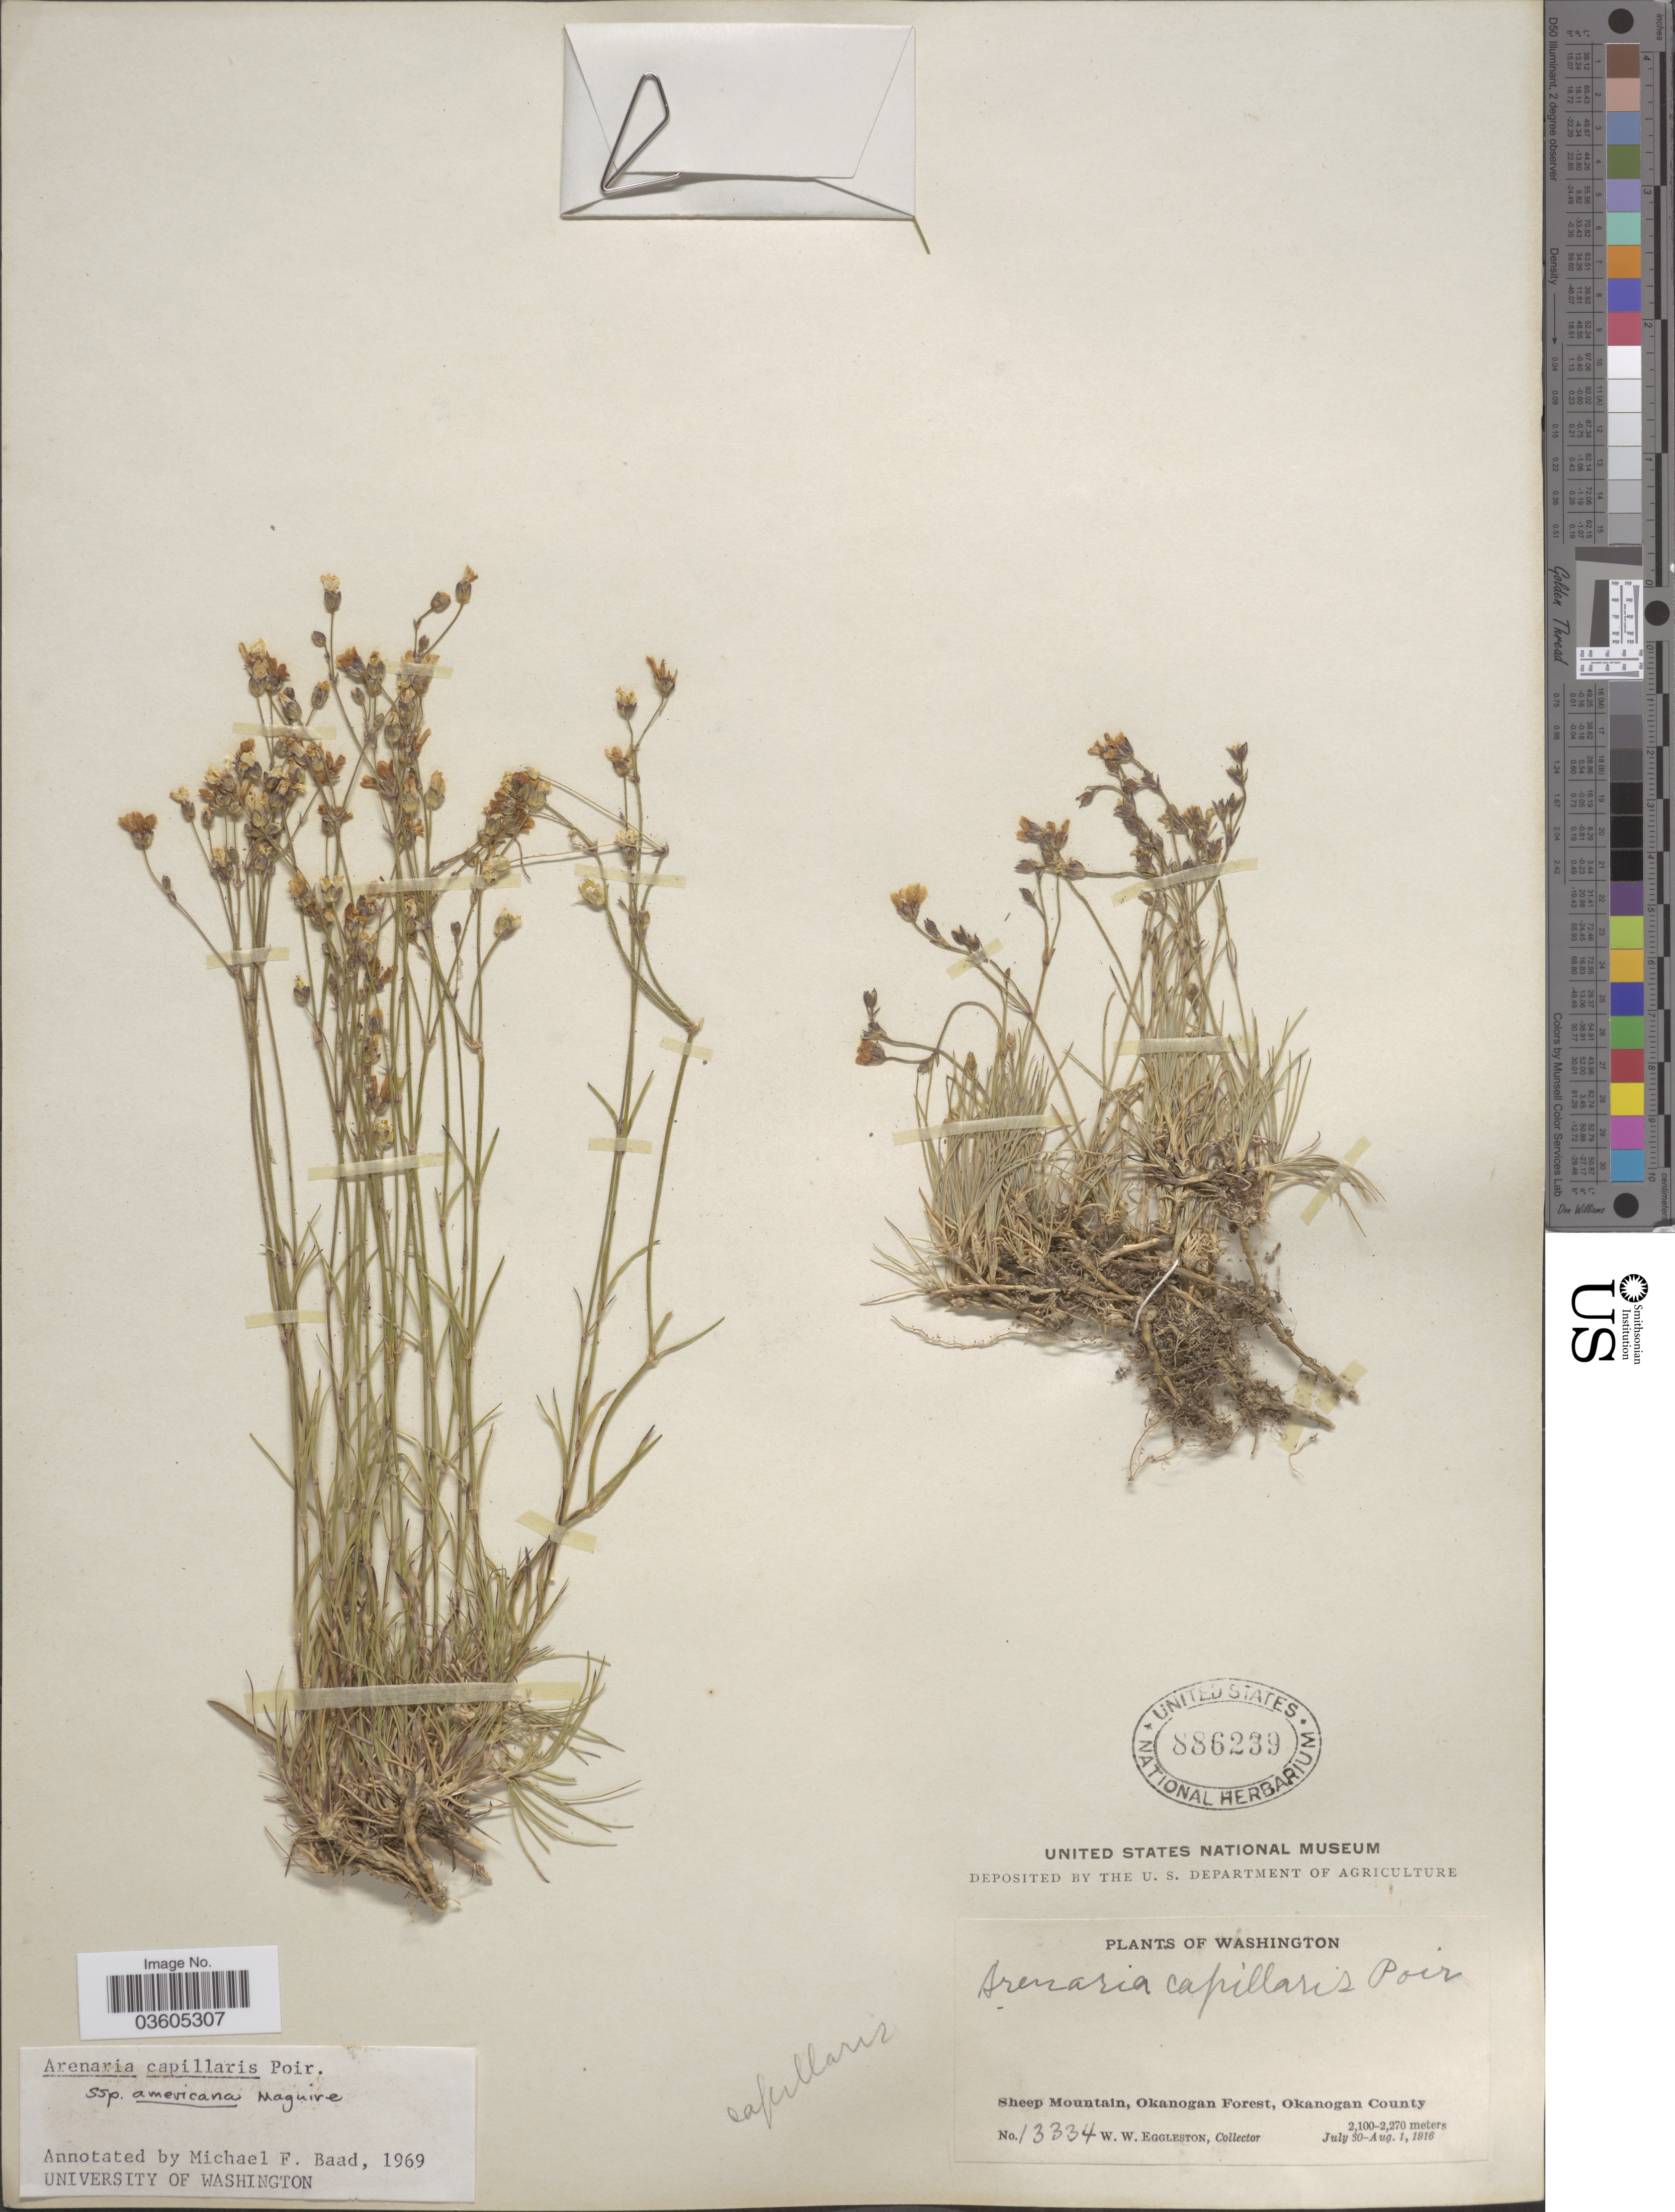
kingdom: Plantae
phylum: Tracheophyta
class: Magnoliopsida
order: Caryophyllales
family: Caryophyllaceae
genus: Eremogone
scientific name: Eremogone capillaris var. americana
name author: (Maguire) R.L. Hartm. & Rabeler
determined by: U.S. National Herbarium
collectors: W. W. Eggleston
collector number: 13334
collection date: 1916-07-30/1916-08-01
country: United States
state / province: Washington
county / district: Okanogan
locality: Sheep Mountain, Okanogan Forest, Okanogan County.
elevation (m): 2100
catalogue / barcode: US 886239